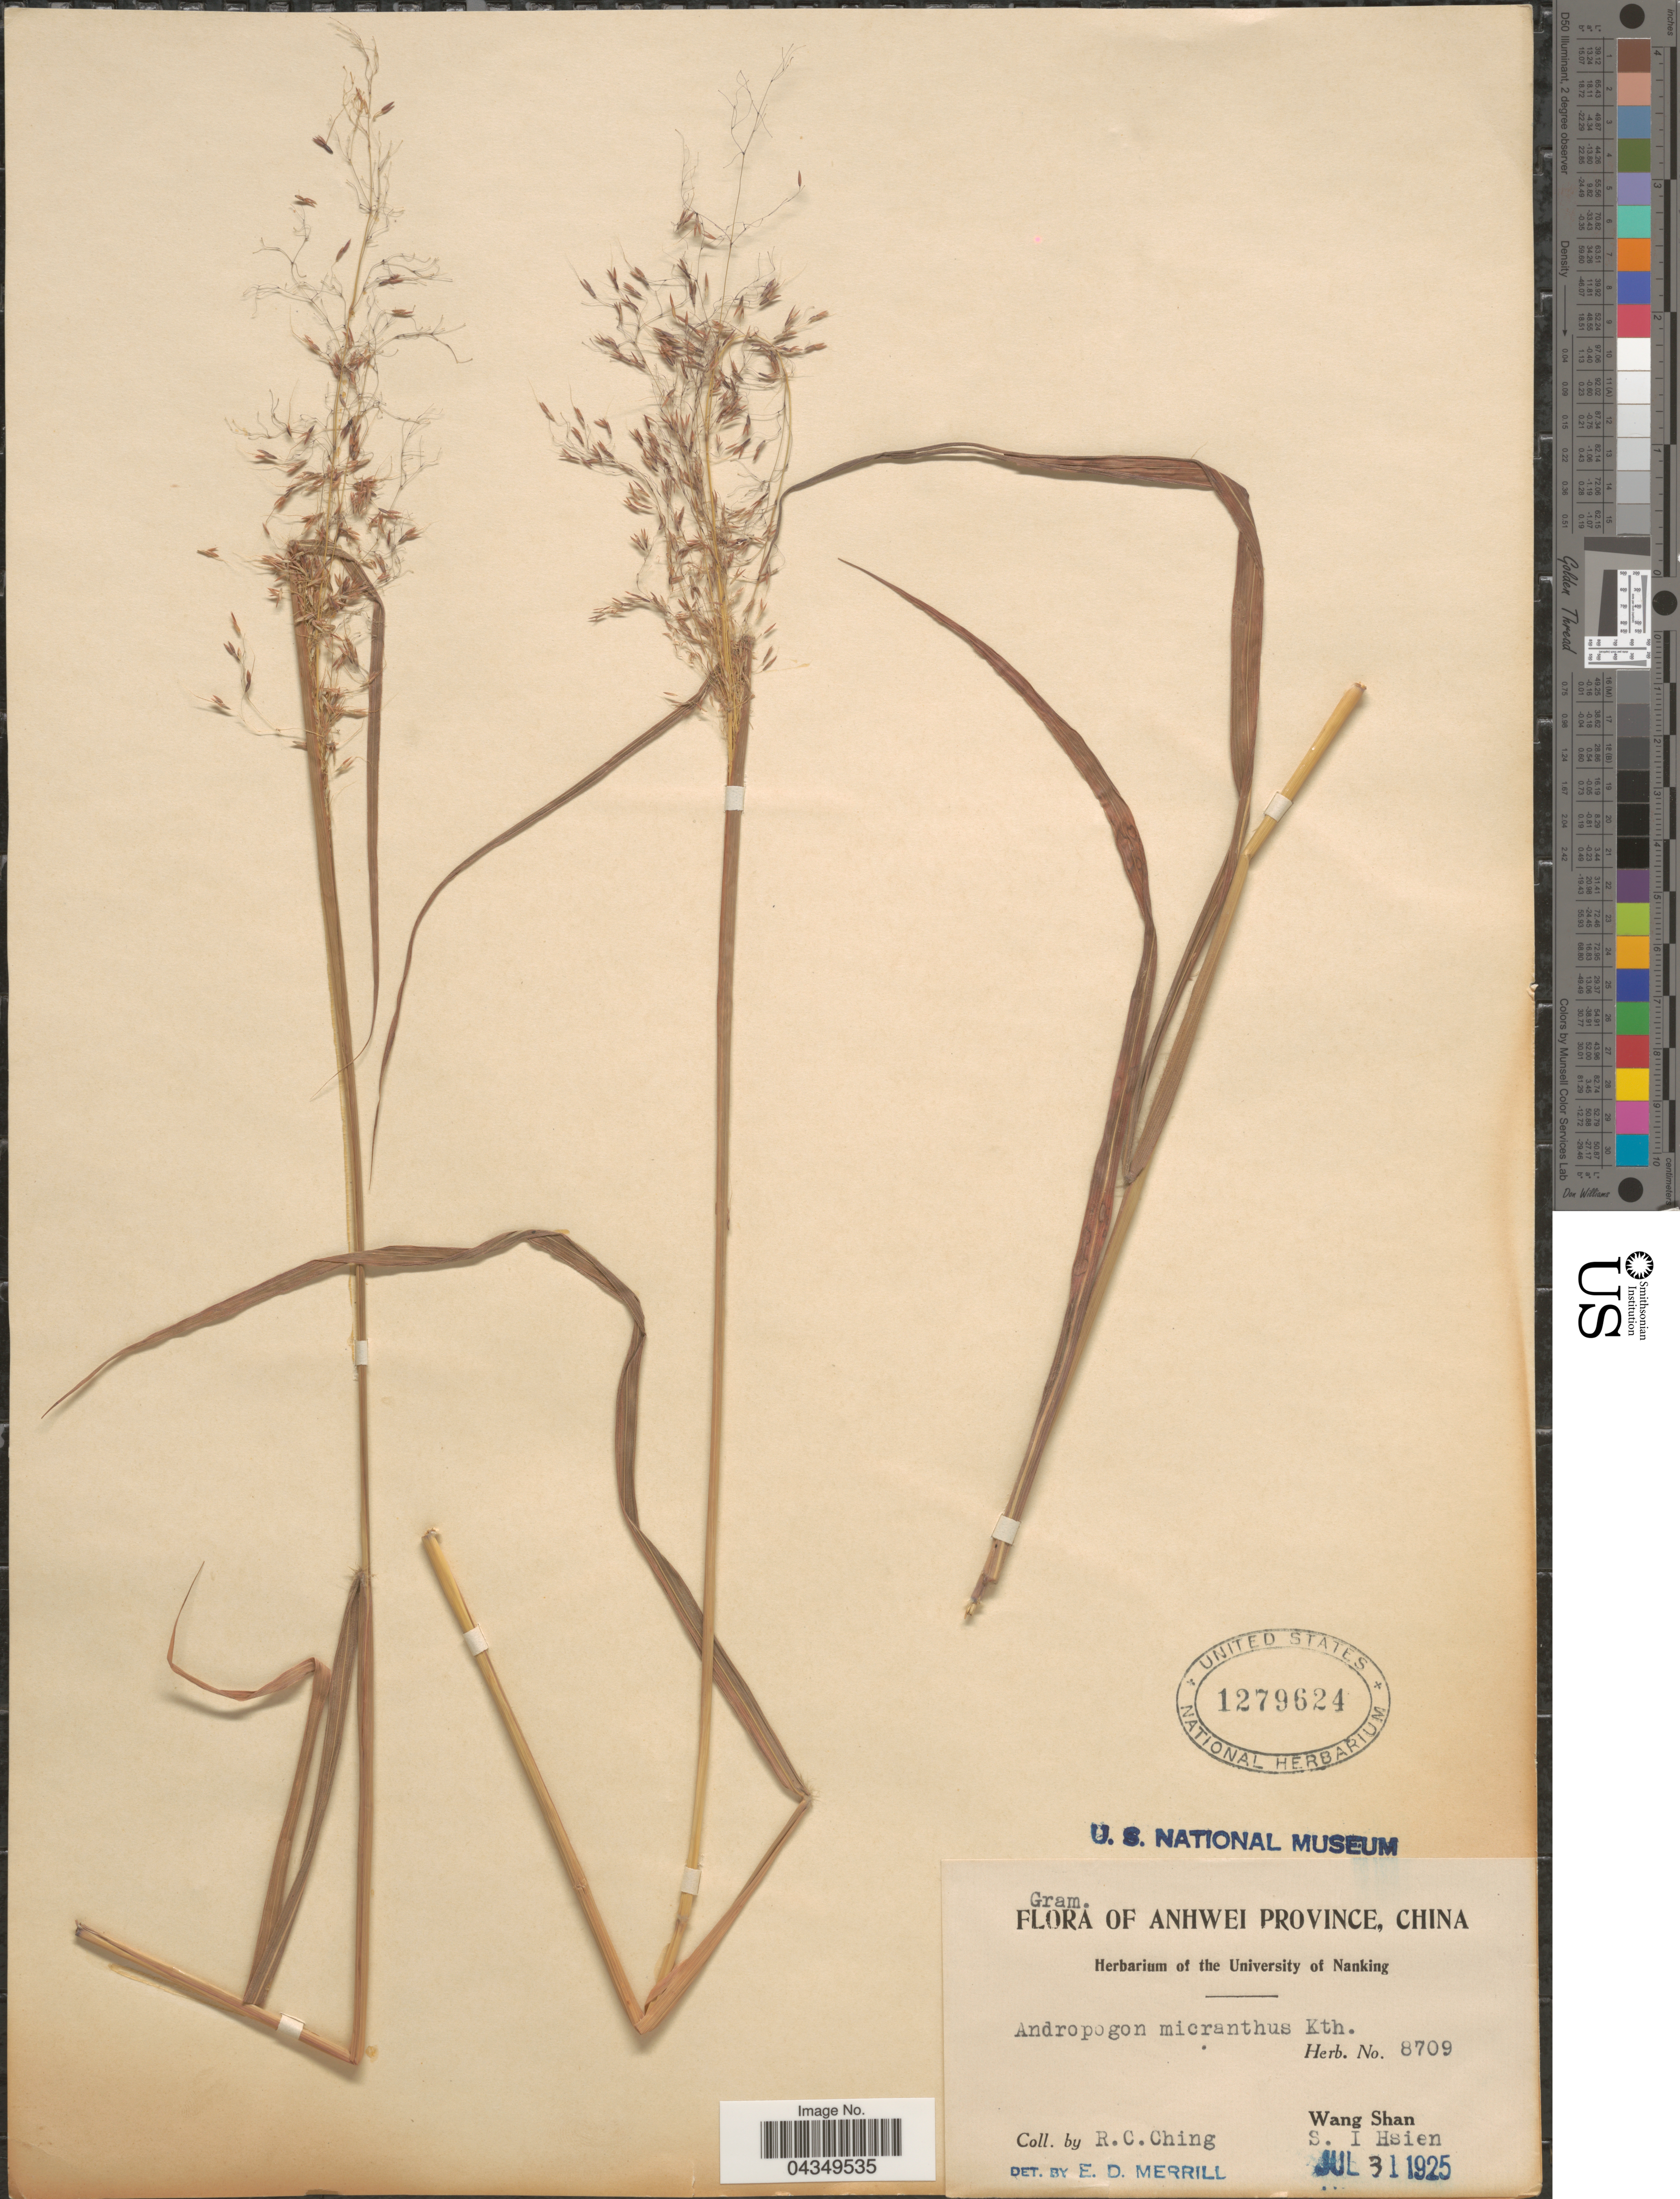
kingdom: Plantae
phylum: Tracheophyta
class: Liliopsida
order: Poales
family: Poaceae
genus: Capillipedium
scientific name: Capillipedium parviflorum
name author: (R. Br.) Stapf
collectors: R. C. Ching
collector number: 8709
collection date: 1925-07-31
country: China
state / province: Anhui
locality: Anhwei Province. Wang Shan. S.I. Hsien.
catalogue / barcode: US 1279624